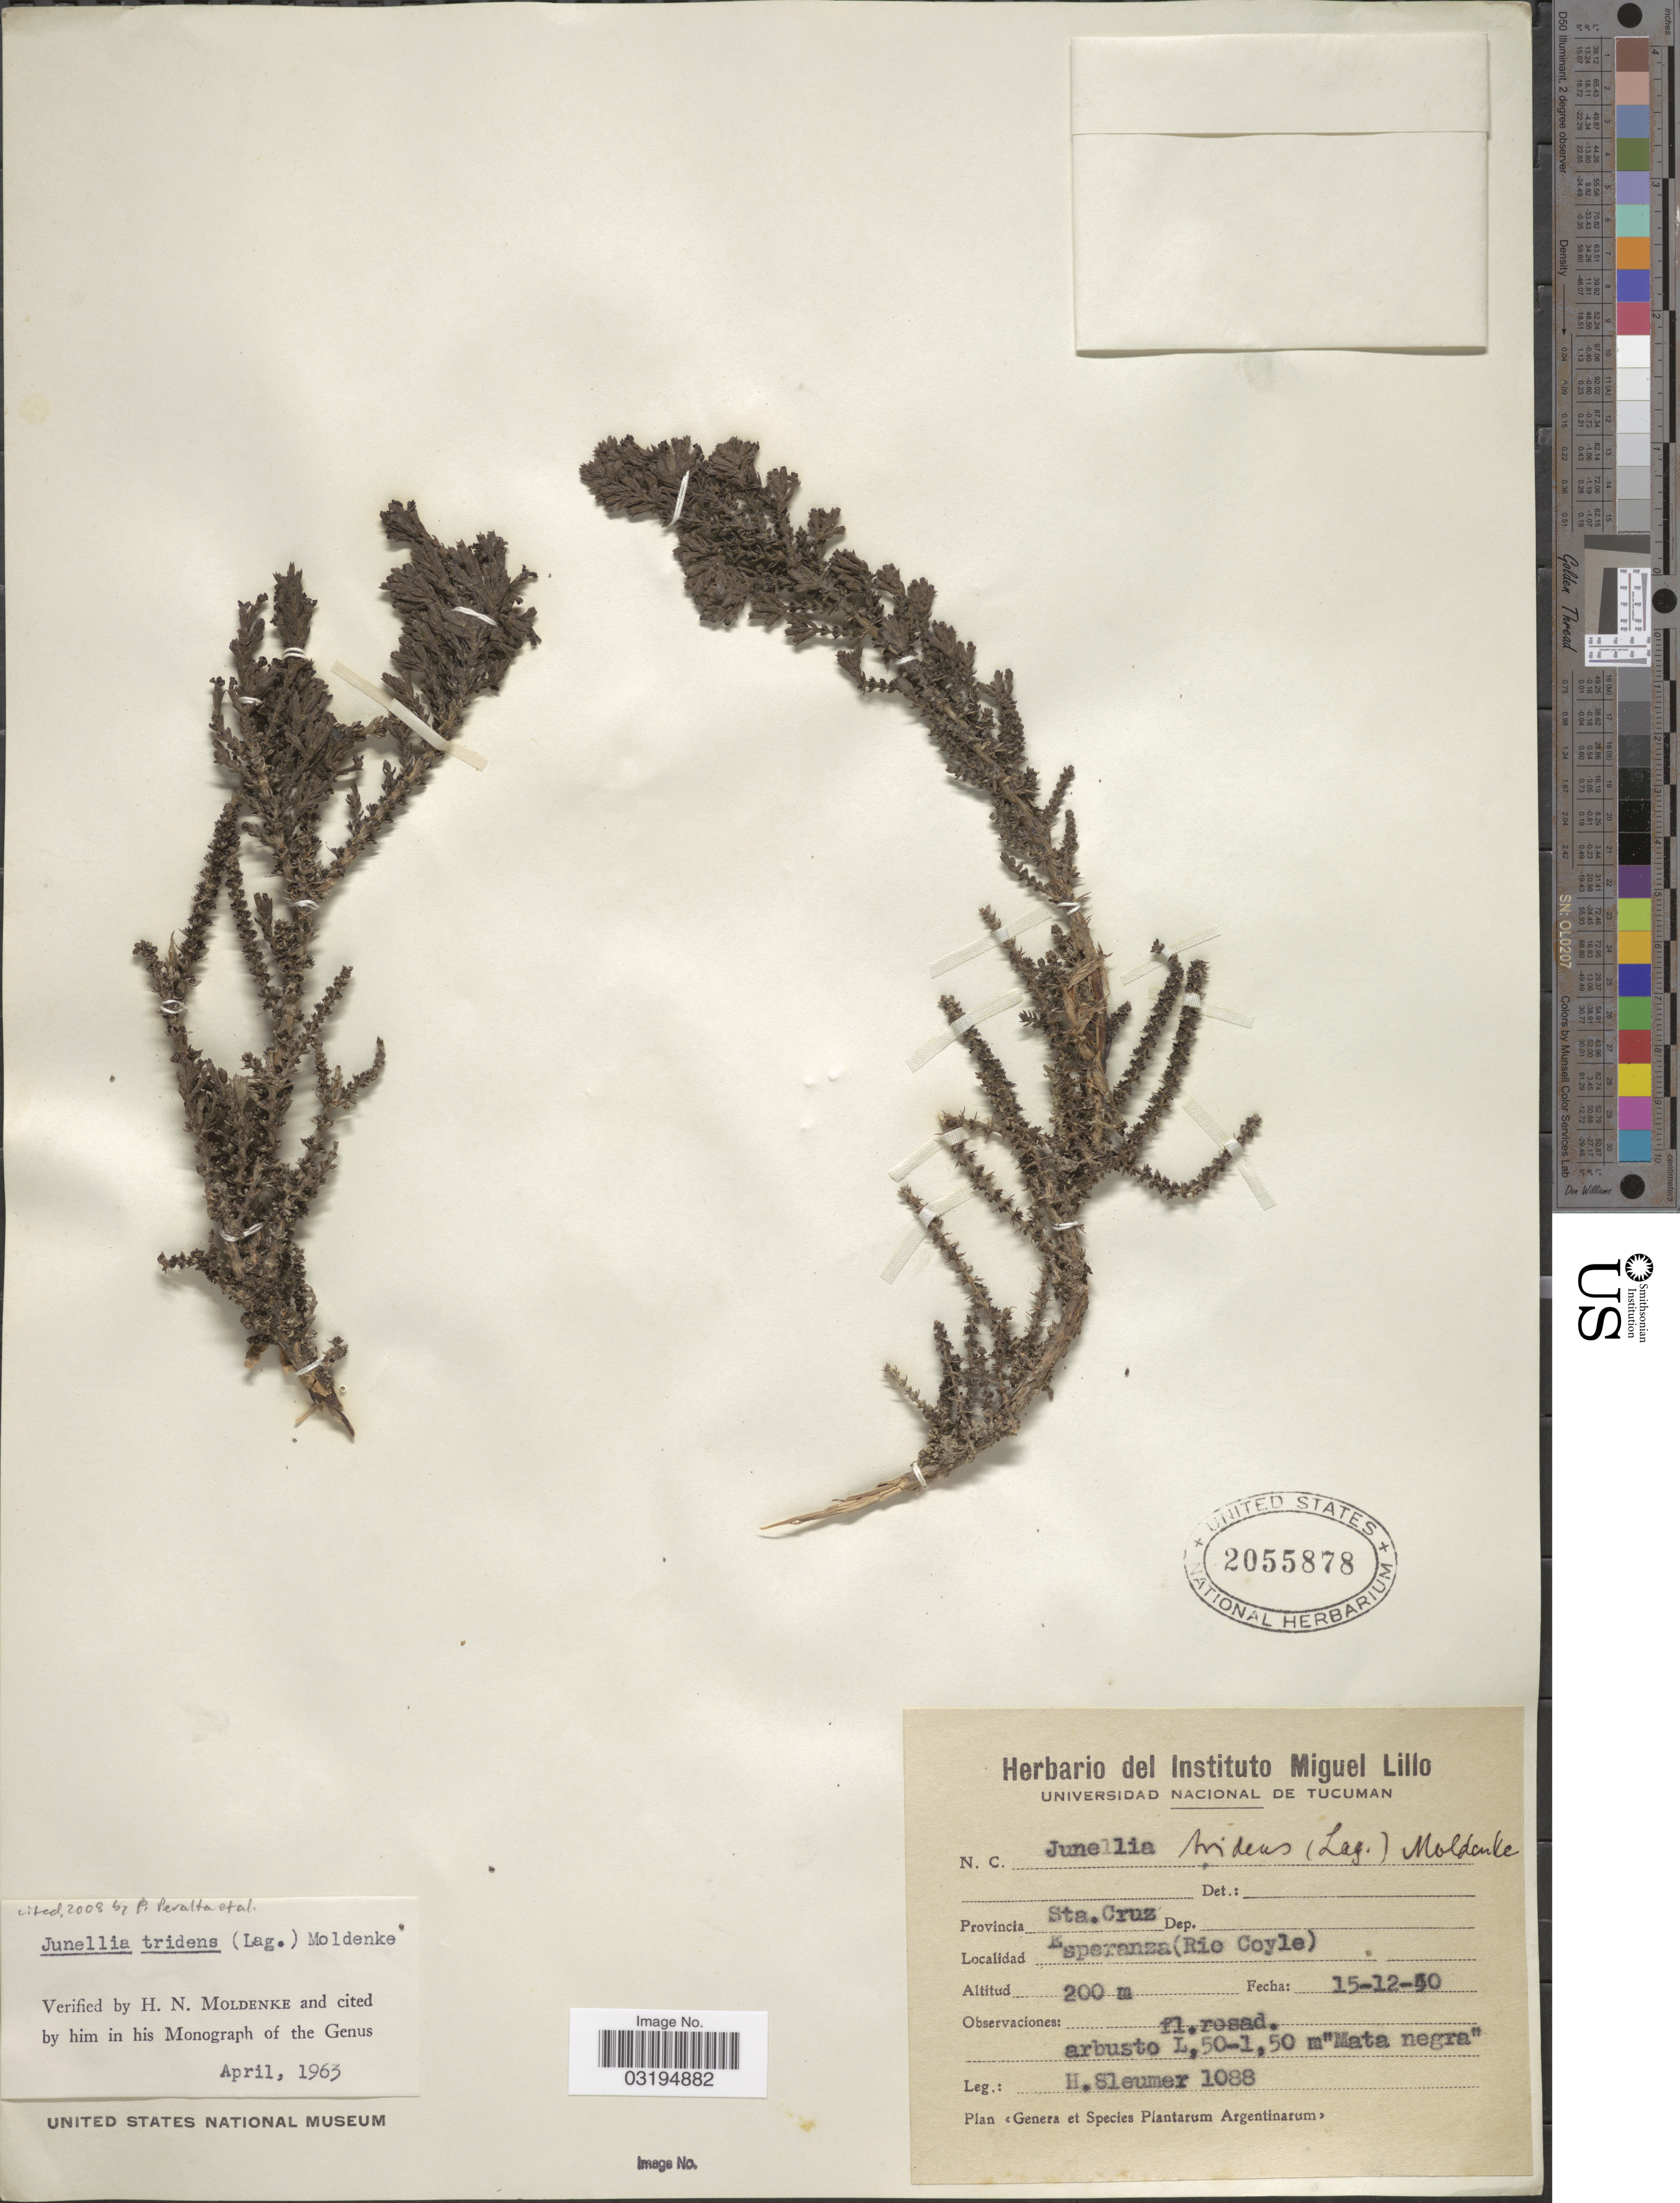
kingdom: Plantae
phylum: Tracheophyta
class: Magnoliopsida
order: Lamiales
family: Verbenaceae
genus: Junellia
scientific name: Junellia tridens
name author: (Lag.) Moldenke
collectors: H. O. Sleumer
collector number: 1088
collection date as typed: Transcribed d/m/y: 15/12/50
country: Argentina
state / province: Santa Cruz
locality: Esperanza (Rio Coyle).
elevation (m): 200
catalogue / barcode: US 2055878